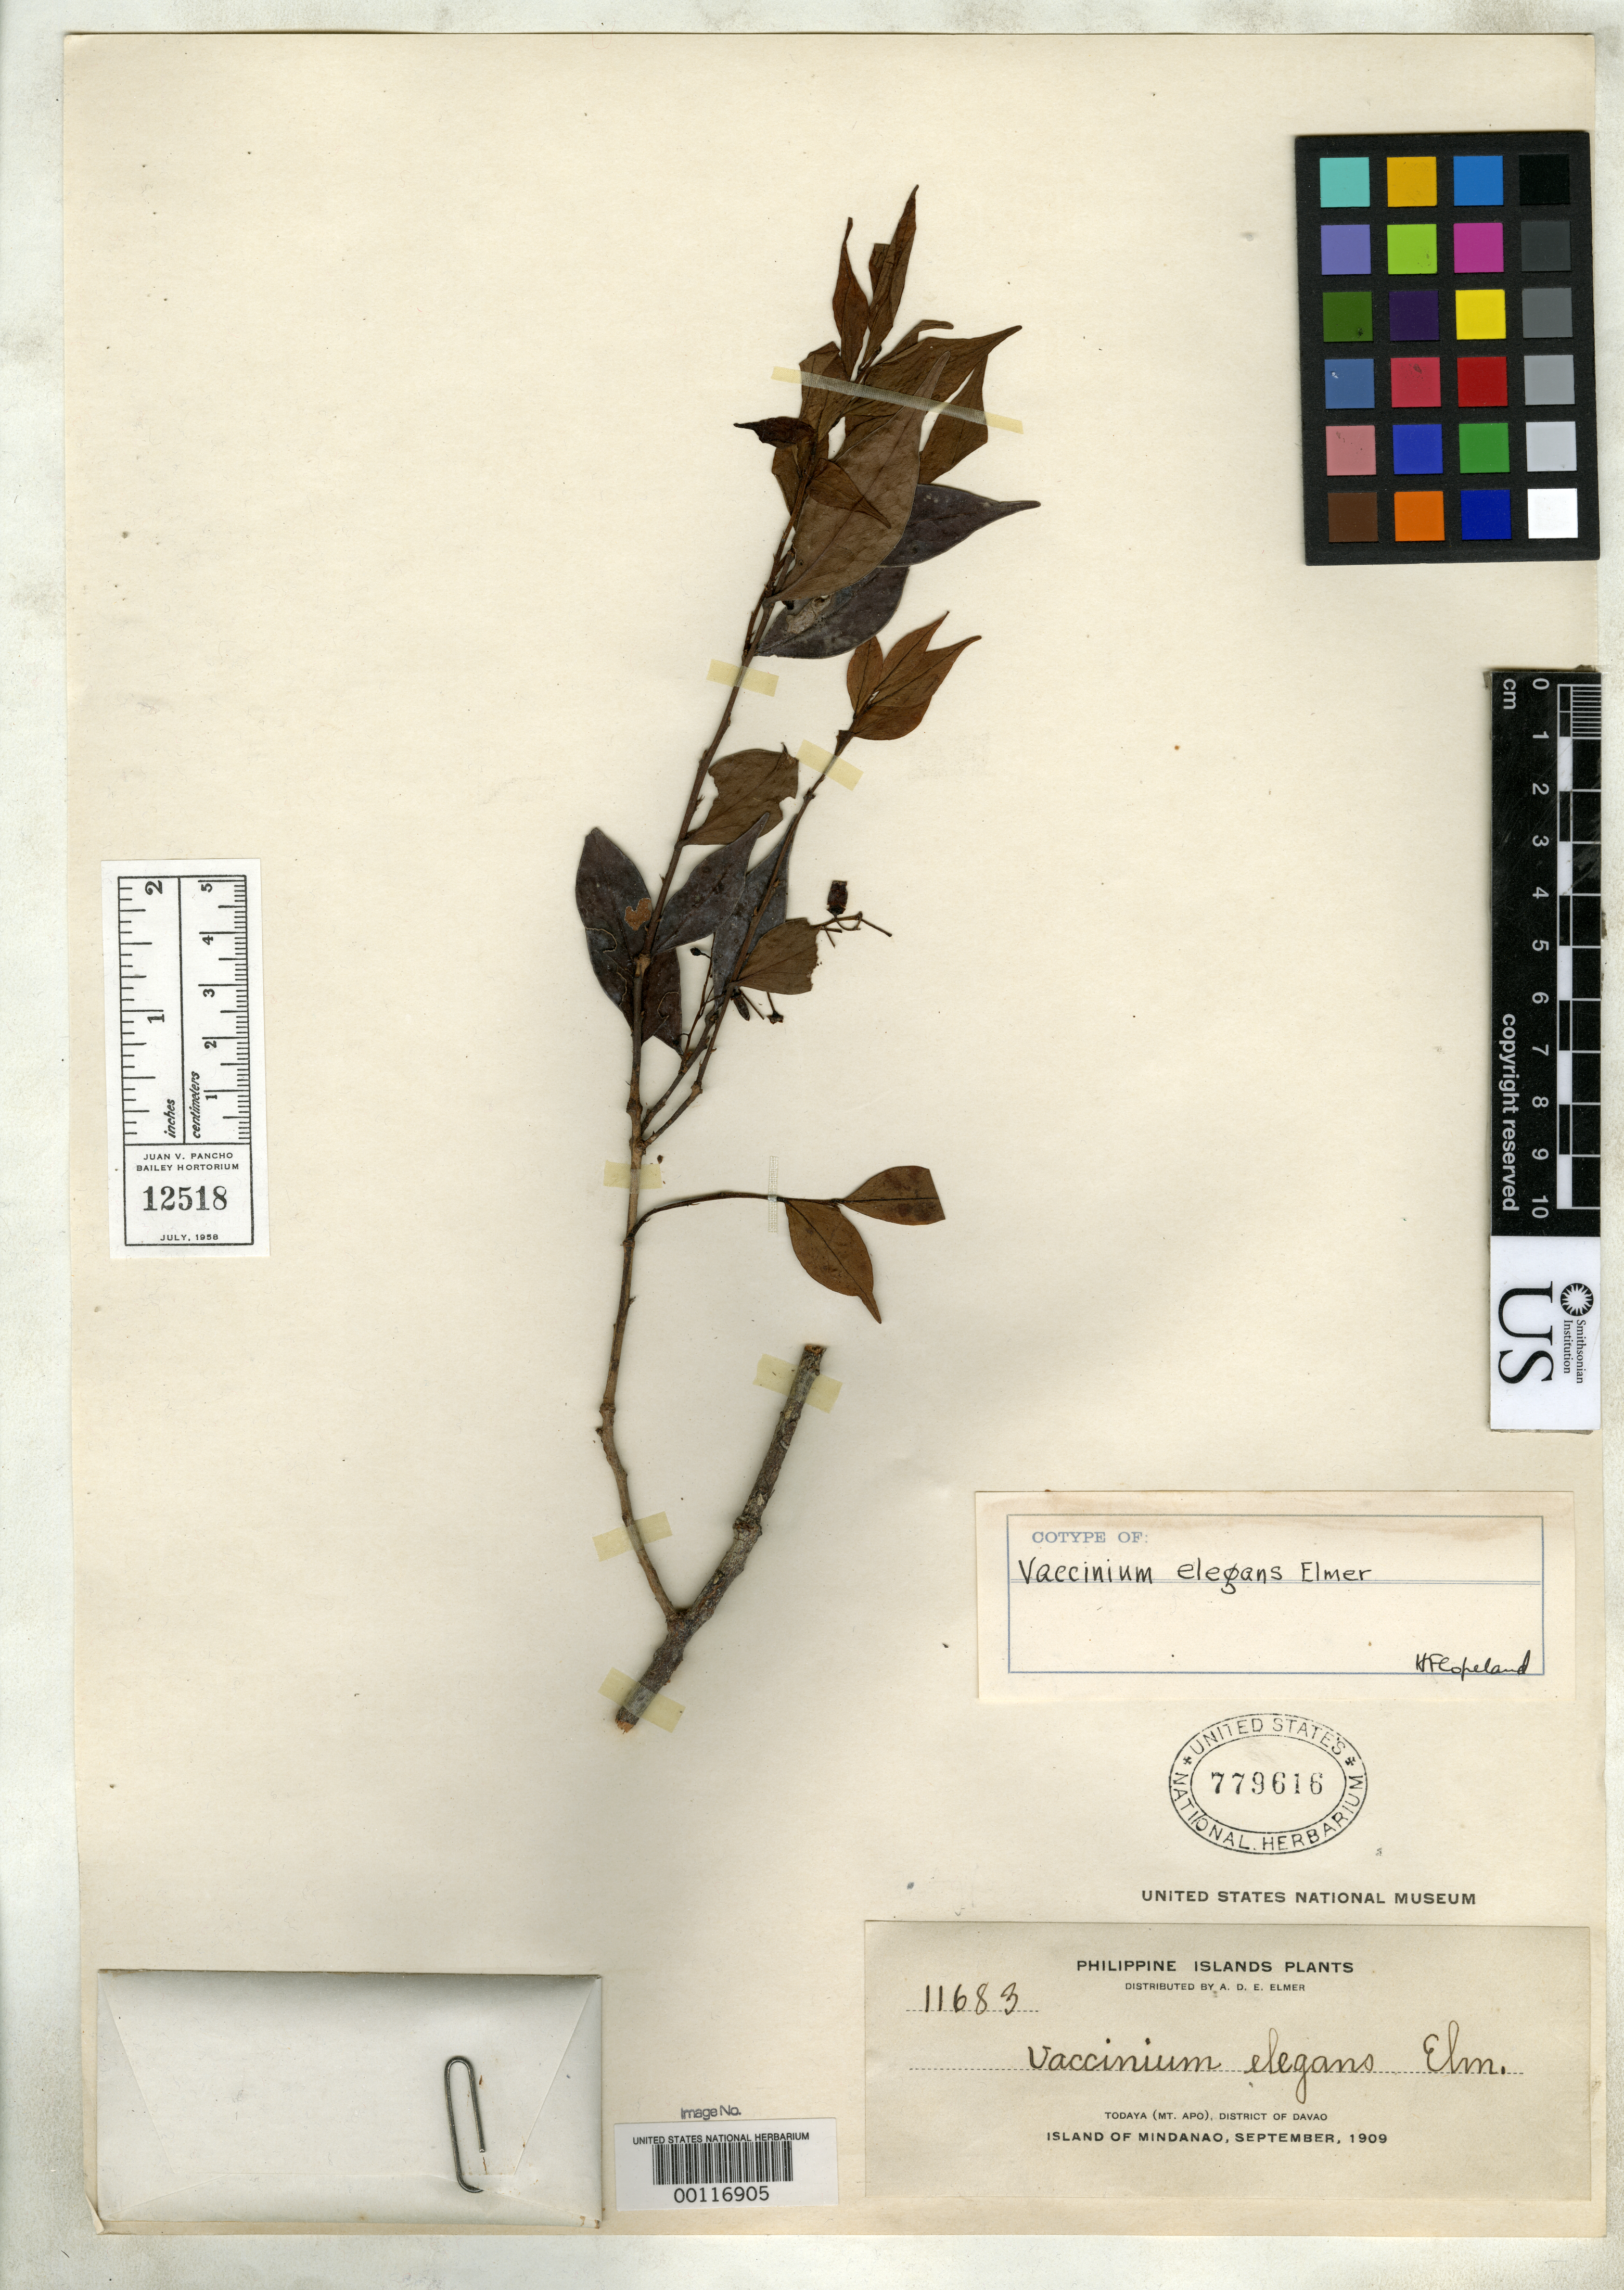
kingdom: Plantae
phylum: Tracheophyta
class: Magnoliopsida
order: Ericales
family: Ericaceae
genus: Vaccinium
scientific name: Vaccinium elegans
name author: Elmer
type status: Isotype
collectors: A. D. E. Elmer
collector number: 11683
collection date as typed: Sep 1909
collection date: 1909-09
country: Philippines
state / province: Davao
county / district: Davao del Sur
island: Mindanao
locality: Todaya, Mount Apo.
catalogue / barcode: US 779616